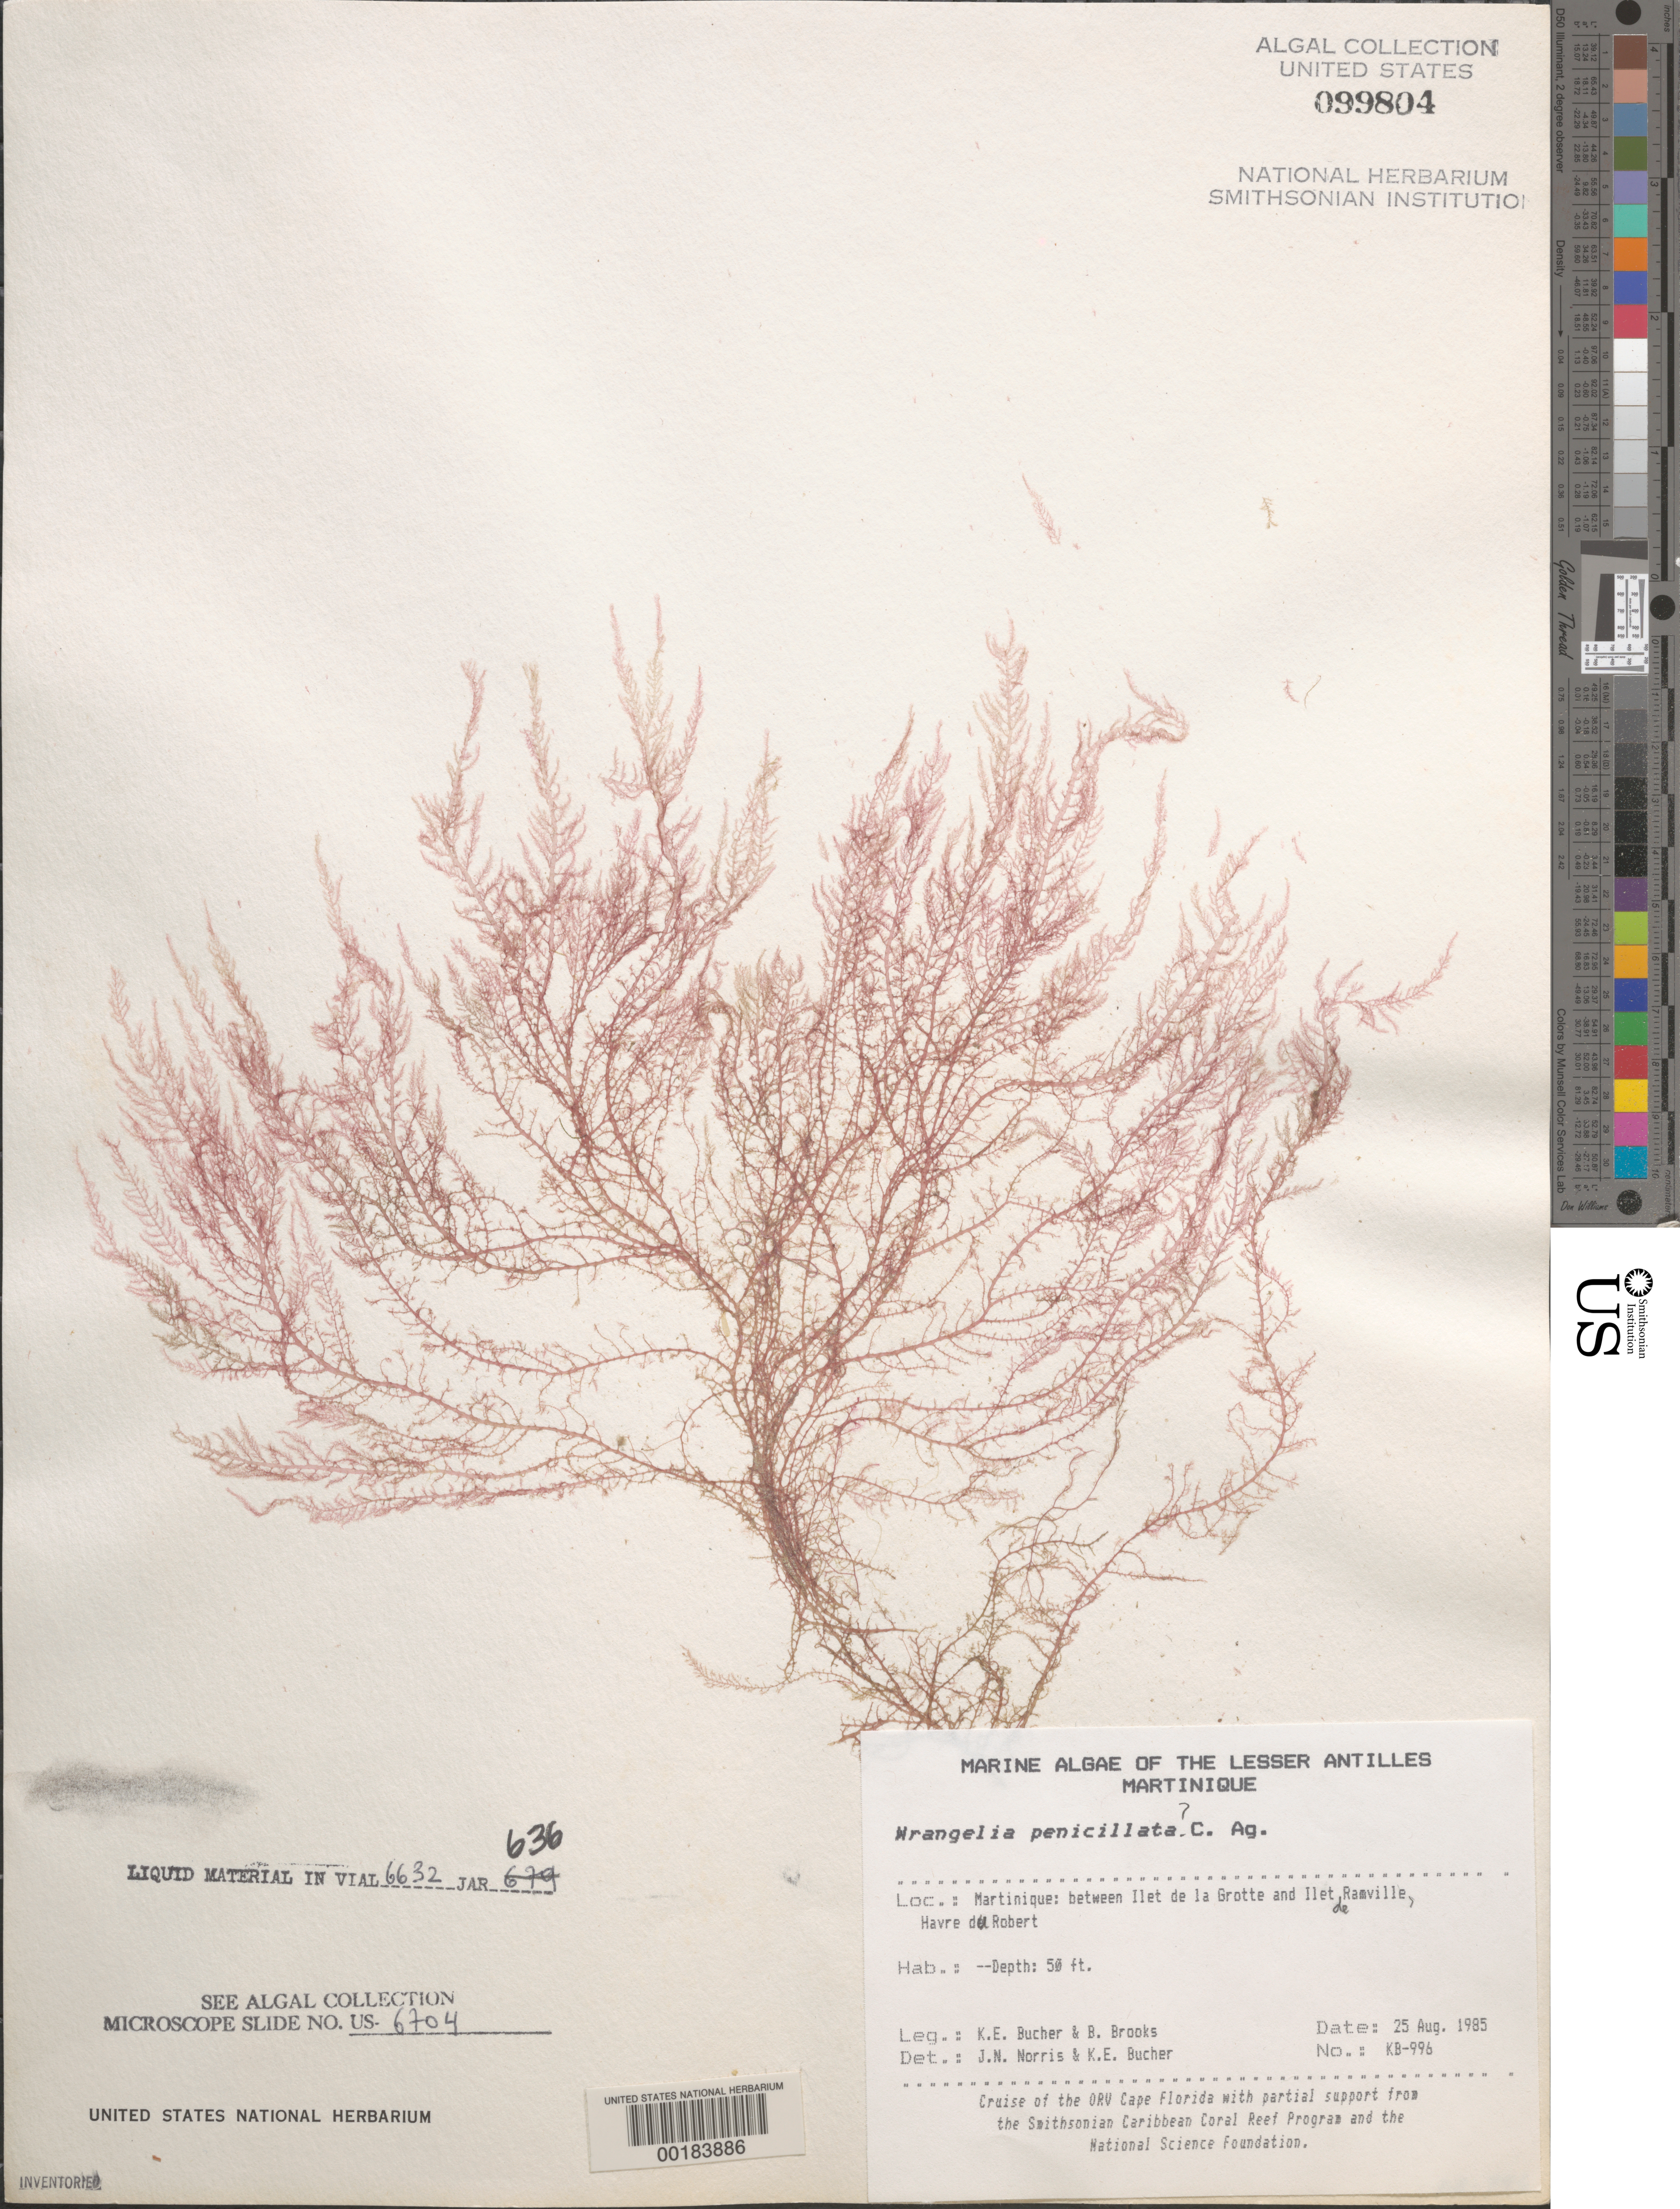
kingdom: Plantae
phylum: Rhodophyta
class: Florideophyceae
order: Ceramiales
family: Wrangeliaceae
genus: Wrangelia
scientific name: Wrangelia penicillata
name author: (C. Agardh) C. Agardh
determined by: Norris, J. N.; Bucher, K. E.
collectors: K. E. Bucher & B. Brooks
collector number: Kb-996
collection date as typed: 25 Aug 1985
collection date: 1985-08-25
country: Martinique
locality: Between Ilet de la Grotte and Ilet de Ramville, Havre du Robert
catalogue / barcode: US 99804